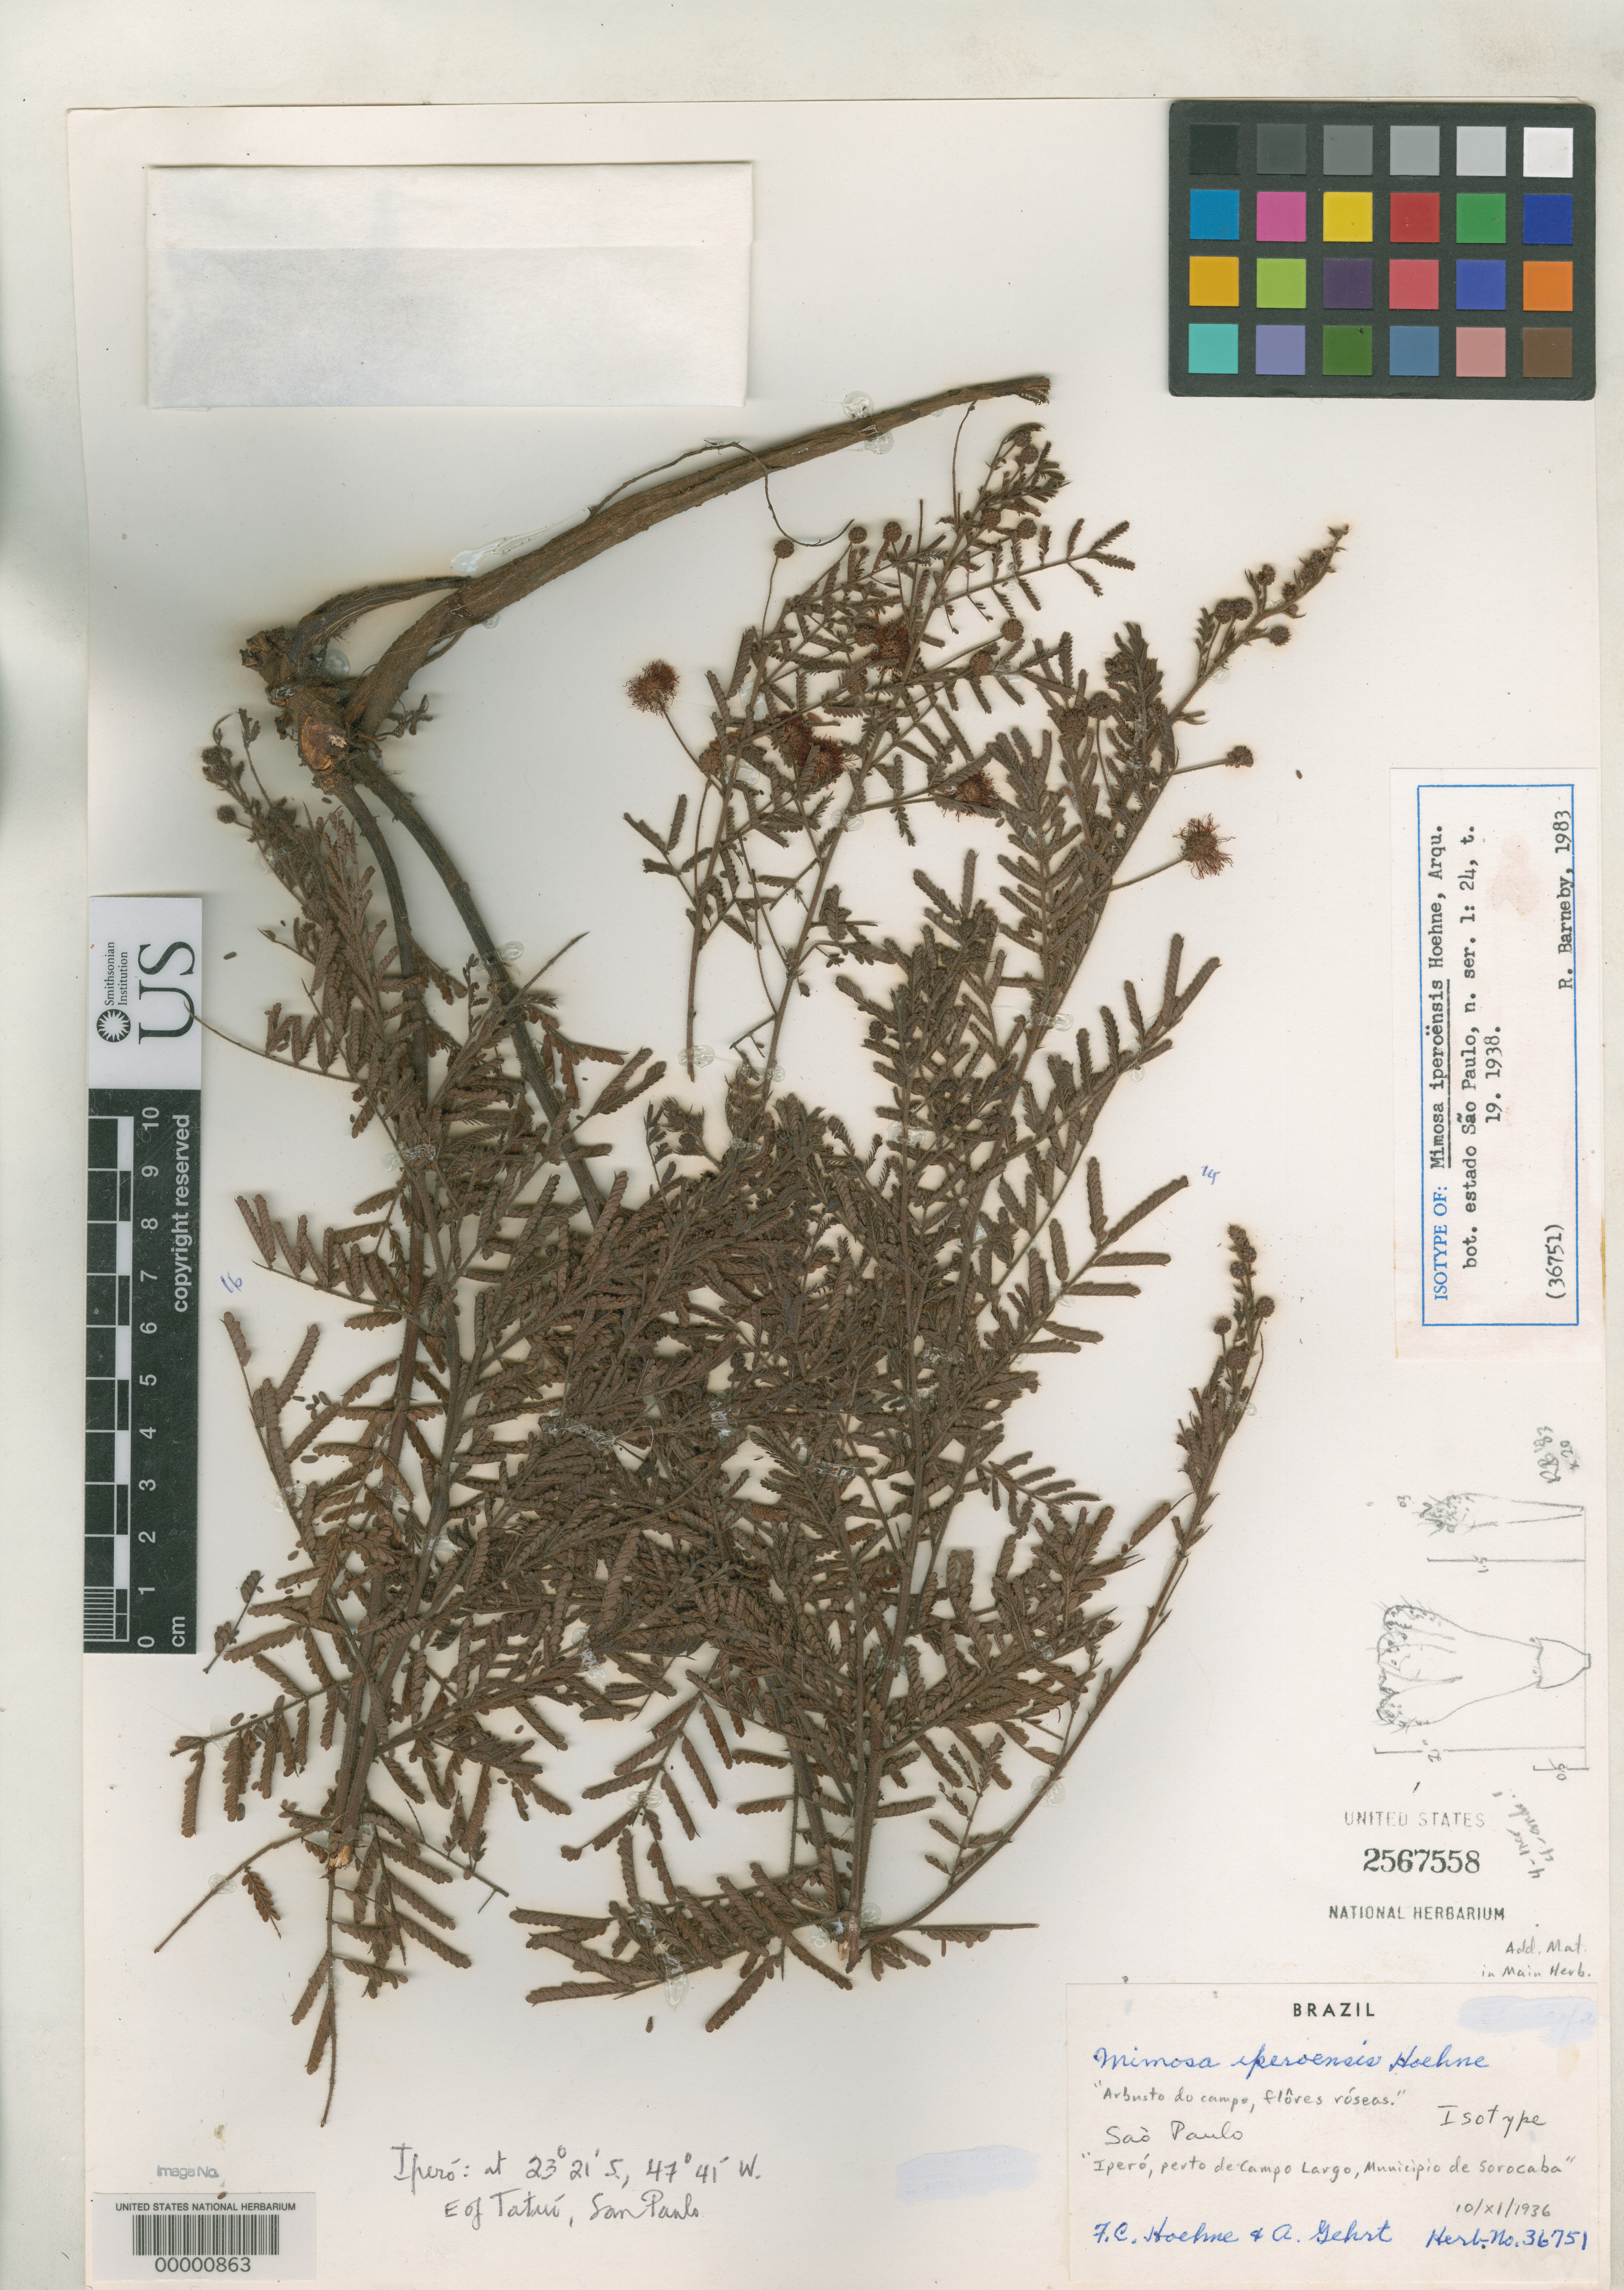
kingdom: Plantae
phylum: Tracheophyta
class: Magnoliopsida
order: Fabales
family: Fabaceae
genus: Mimosa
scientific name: Mimosa iperoensis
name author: Hoehne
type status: Isotype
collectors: F. C. Hoehne & A. Gehrt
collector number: Herb. 36751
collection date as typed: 10 Nov 1936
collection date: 1936-11-10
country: Brazil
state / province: São Paulo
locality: Estado de São Paulo: Iperó, perto de Campo Largo, Municípo de Sorocaba.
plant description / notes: As originally annotated, "sheet 2 of 2" [obscured] witih data copied on label from other sheet (S.F. Smith script).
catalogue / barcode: US 2567558